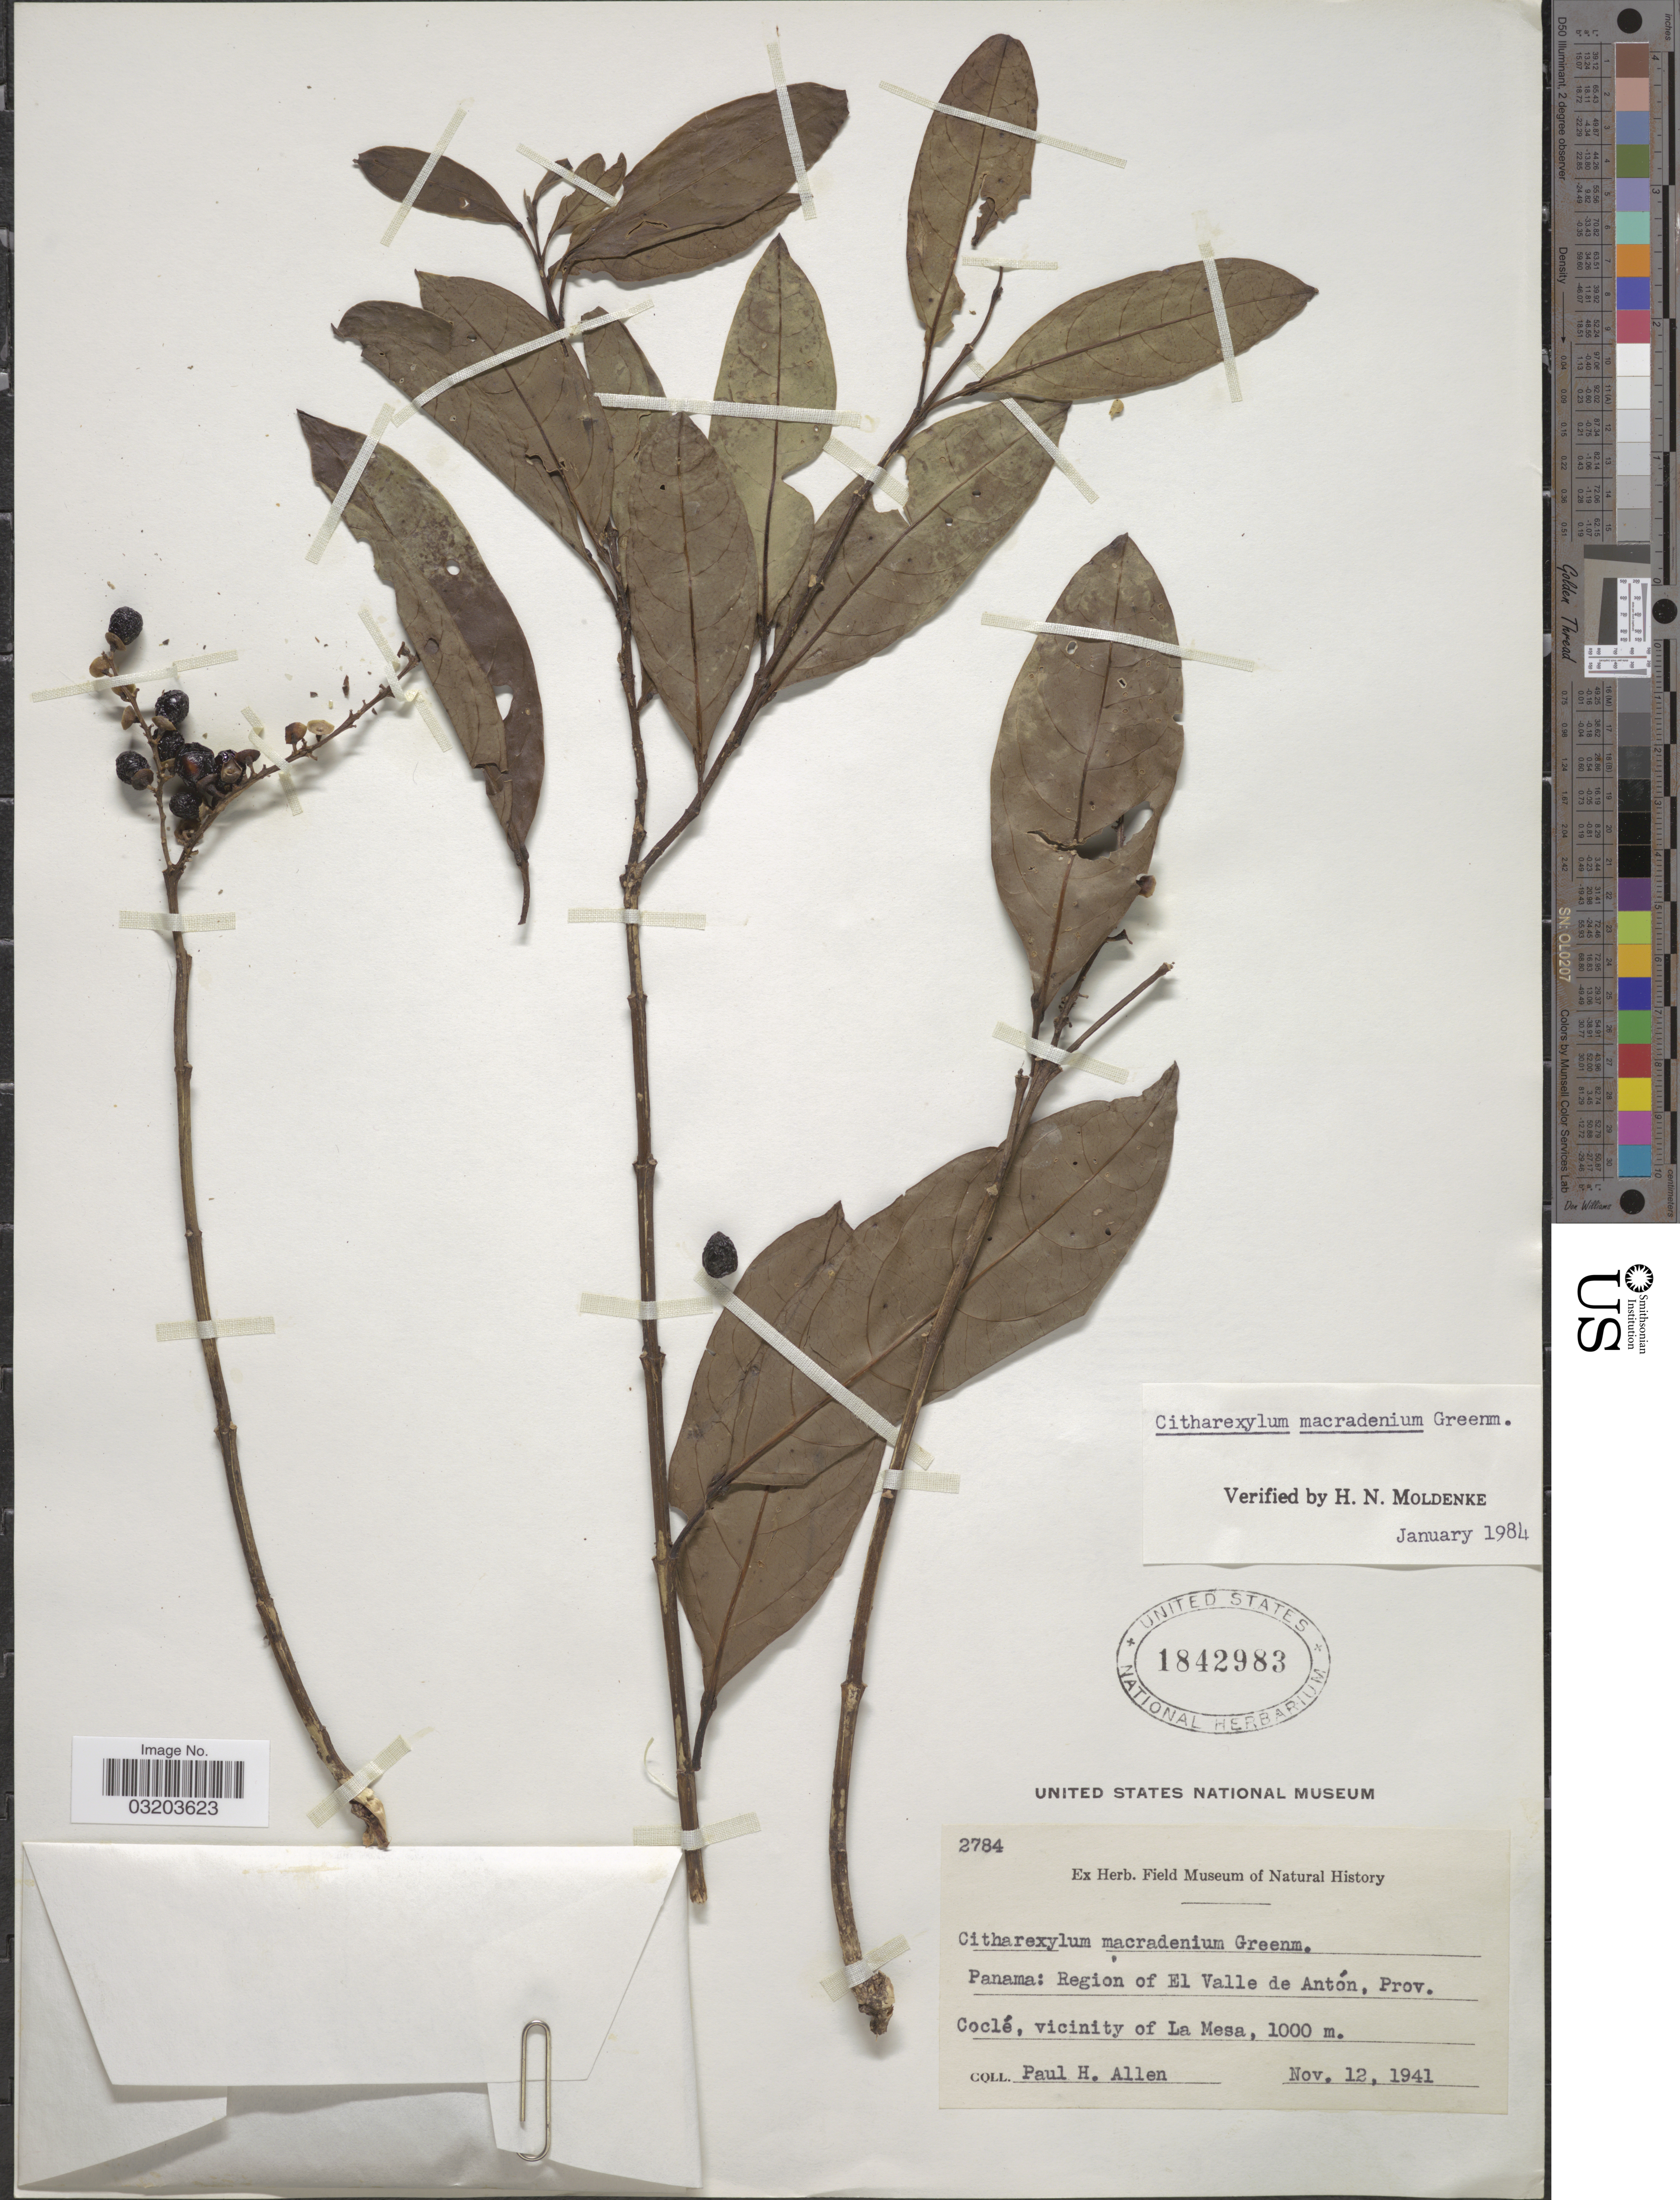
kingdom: Plantae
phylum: Tracheophyta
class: Magnoliopsida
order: Lamiales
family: Verbenaceae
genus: Citharexylum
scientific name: Citharexylum macradenium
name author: Greenm.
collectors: P. H. Allen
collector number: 2784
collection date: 1941-11-12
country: Panama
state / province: Coclé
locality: Region of El Valle de Antón, vicinity of La Mesa.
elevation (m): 1000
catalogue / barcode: US 1842983